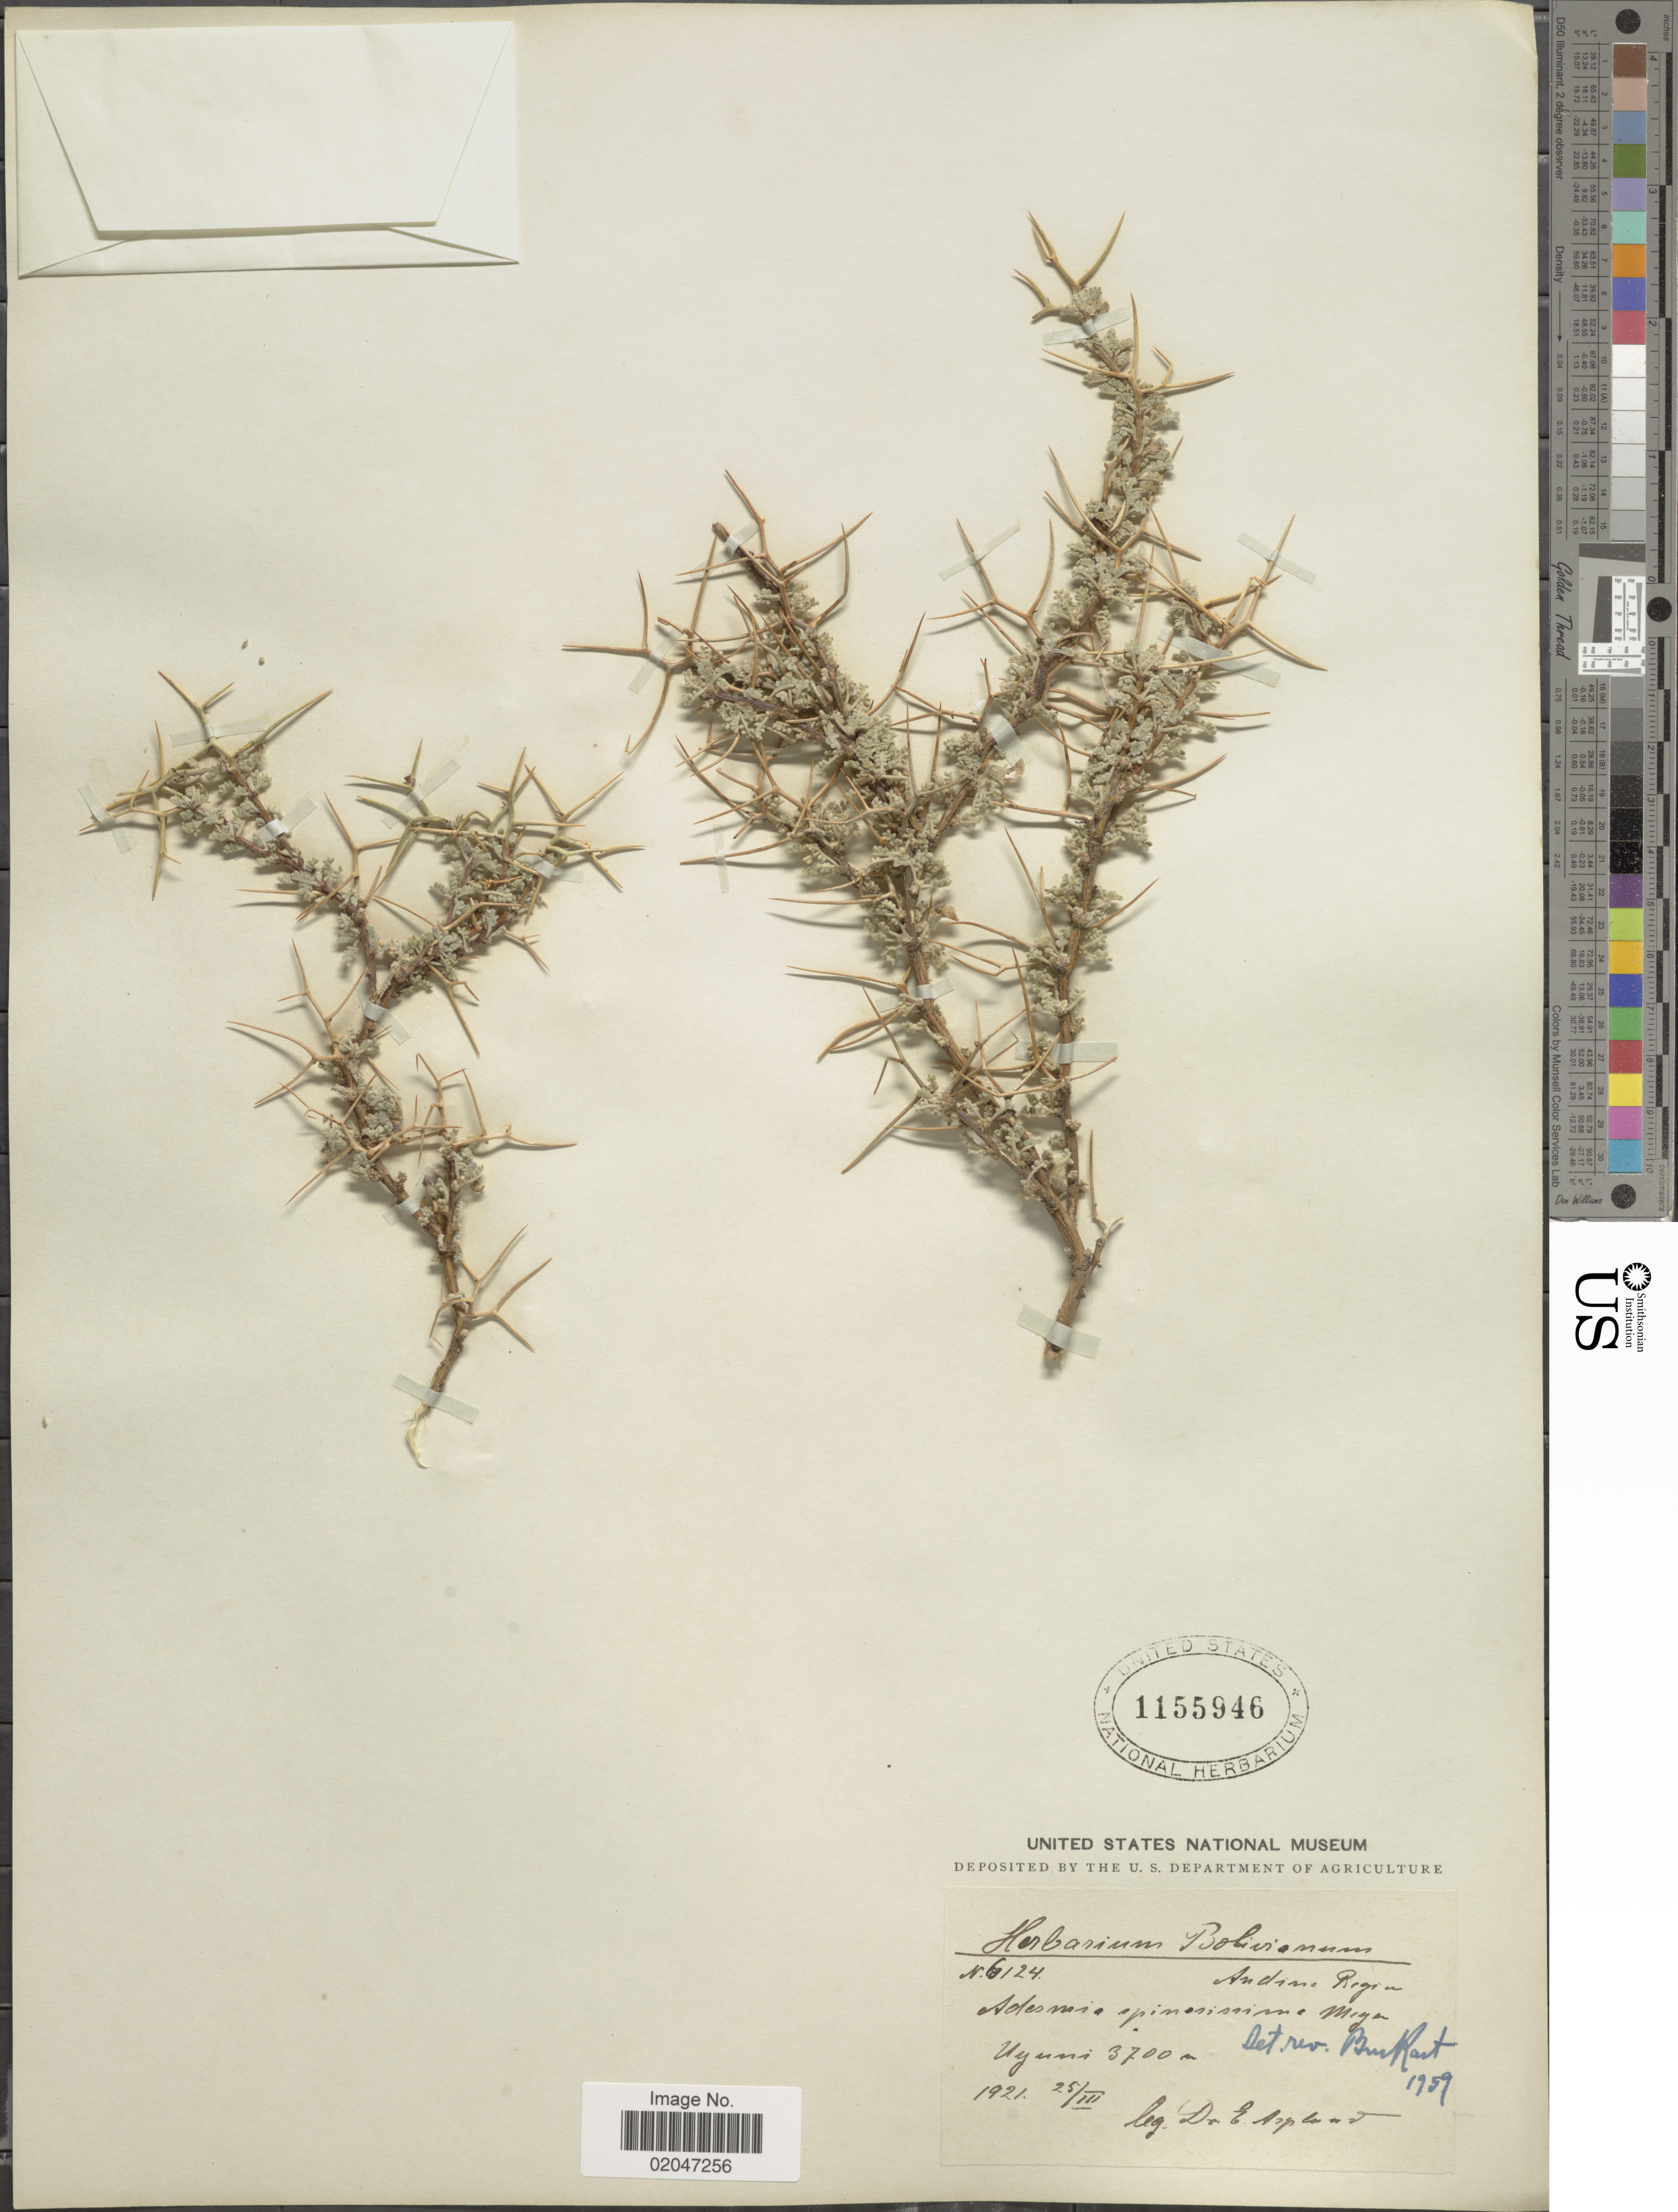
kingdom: Plantae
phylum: Tracheophyta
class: Magnoliopsida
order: Fabales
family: Fabaceae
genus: Adesmia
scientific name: Adesmia spinosissima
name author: Meyen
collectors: E. Asplund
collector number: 6124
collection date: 1921-03-25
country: Bolivia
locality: Andine Region, Uyuni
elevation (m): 3700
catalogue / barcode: US 1155946